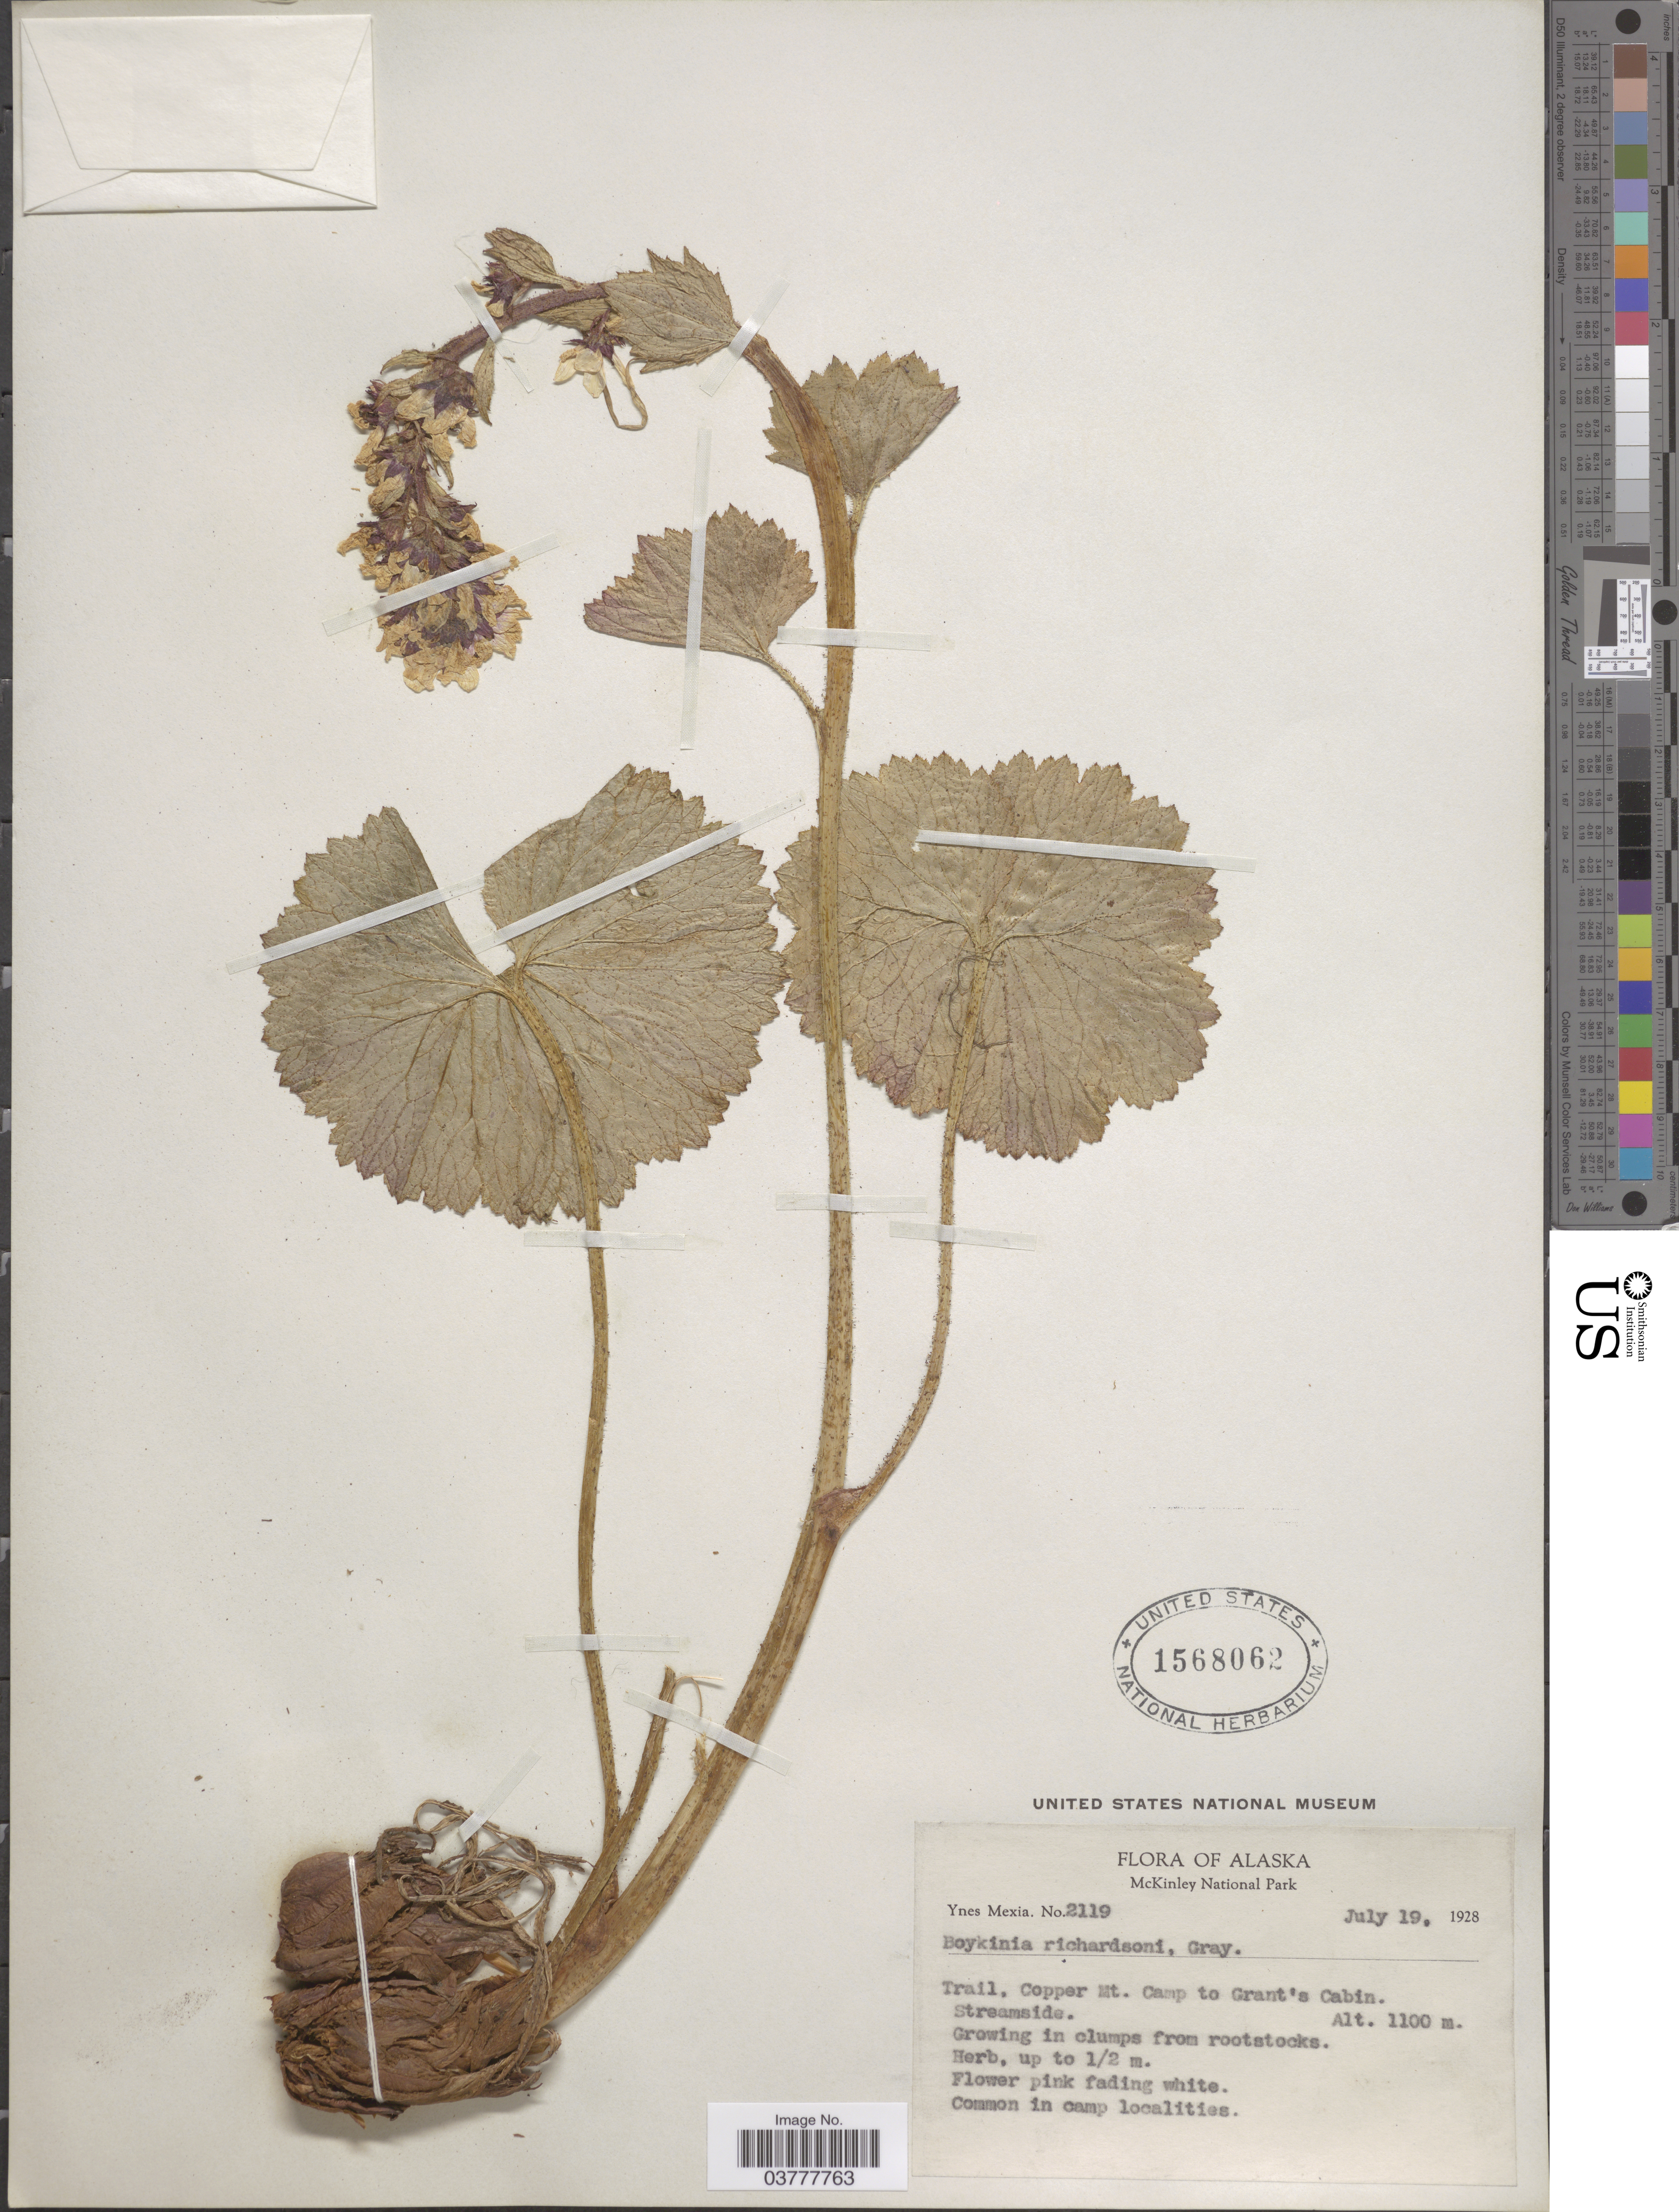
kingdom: Plantae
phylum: Tracheophyta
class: Magnoliopsida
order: Saxifragales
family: Saxifragaceae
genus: Boykinia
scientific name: Boykinia richardsonii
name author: (Hook.) A. Gray ex B.D. Jacks.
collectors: Y. Mexia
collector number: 2119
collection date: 1928-07-19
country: United States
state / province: Alaska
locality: McKinley National Park. Trail, Copper Mt. Camp to Grant's Cabin.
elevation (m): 1100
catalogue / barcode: US 1568062